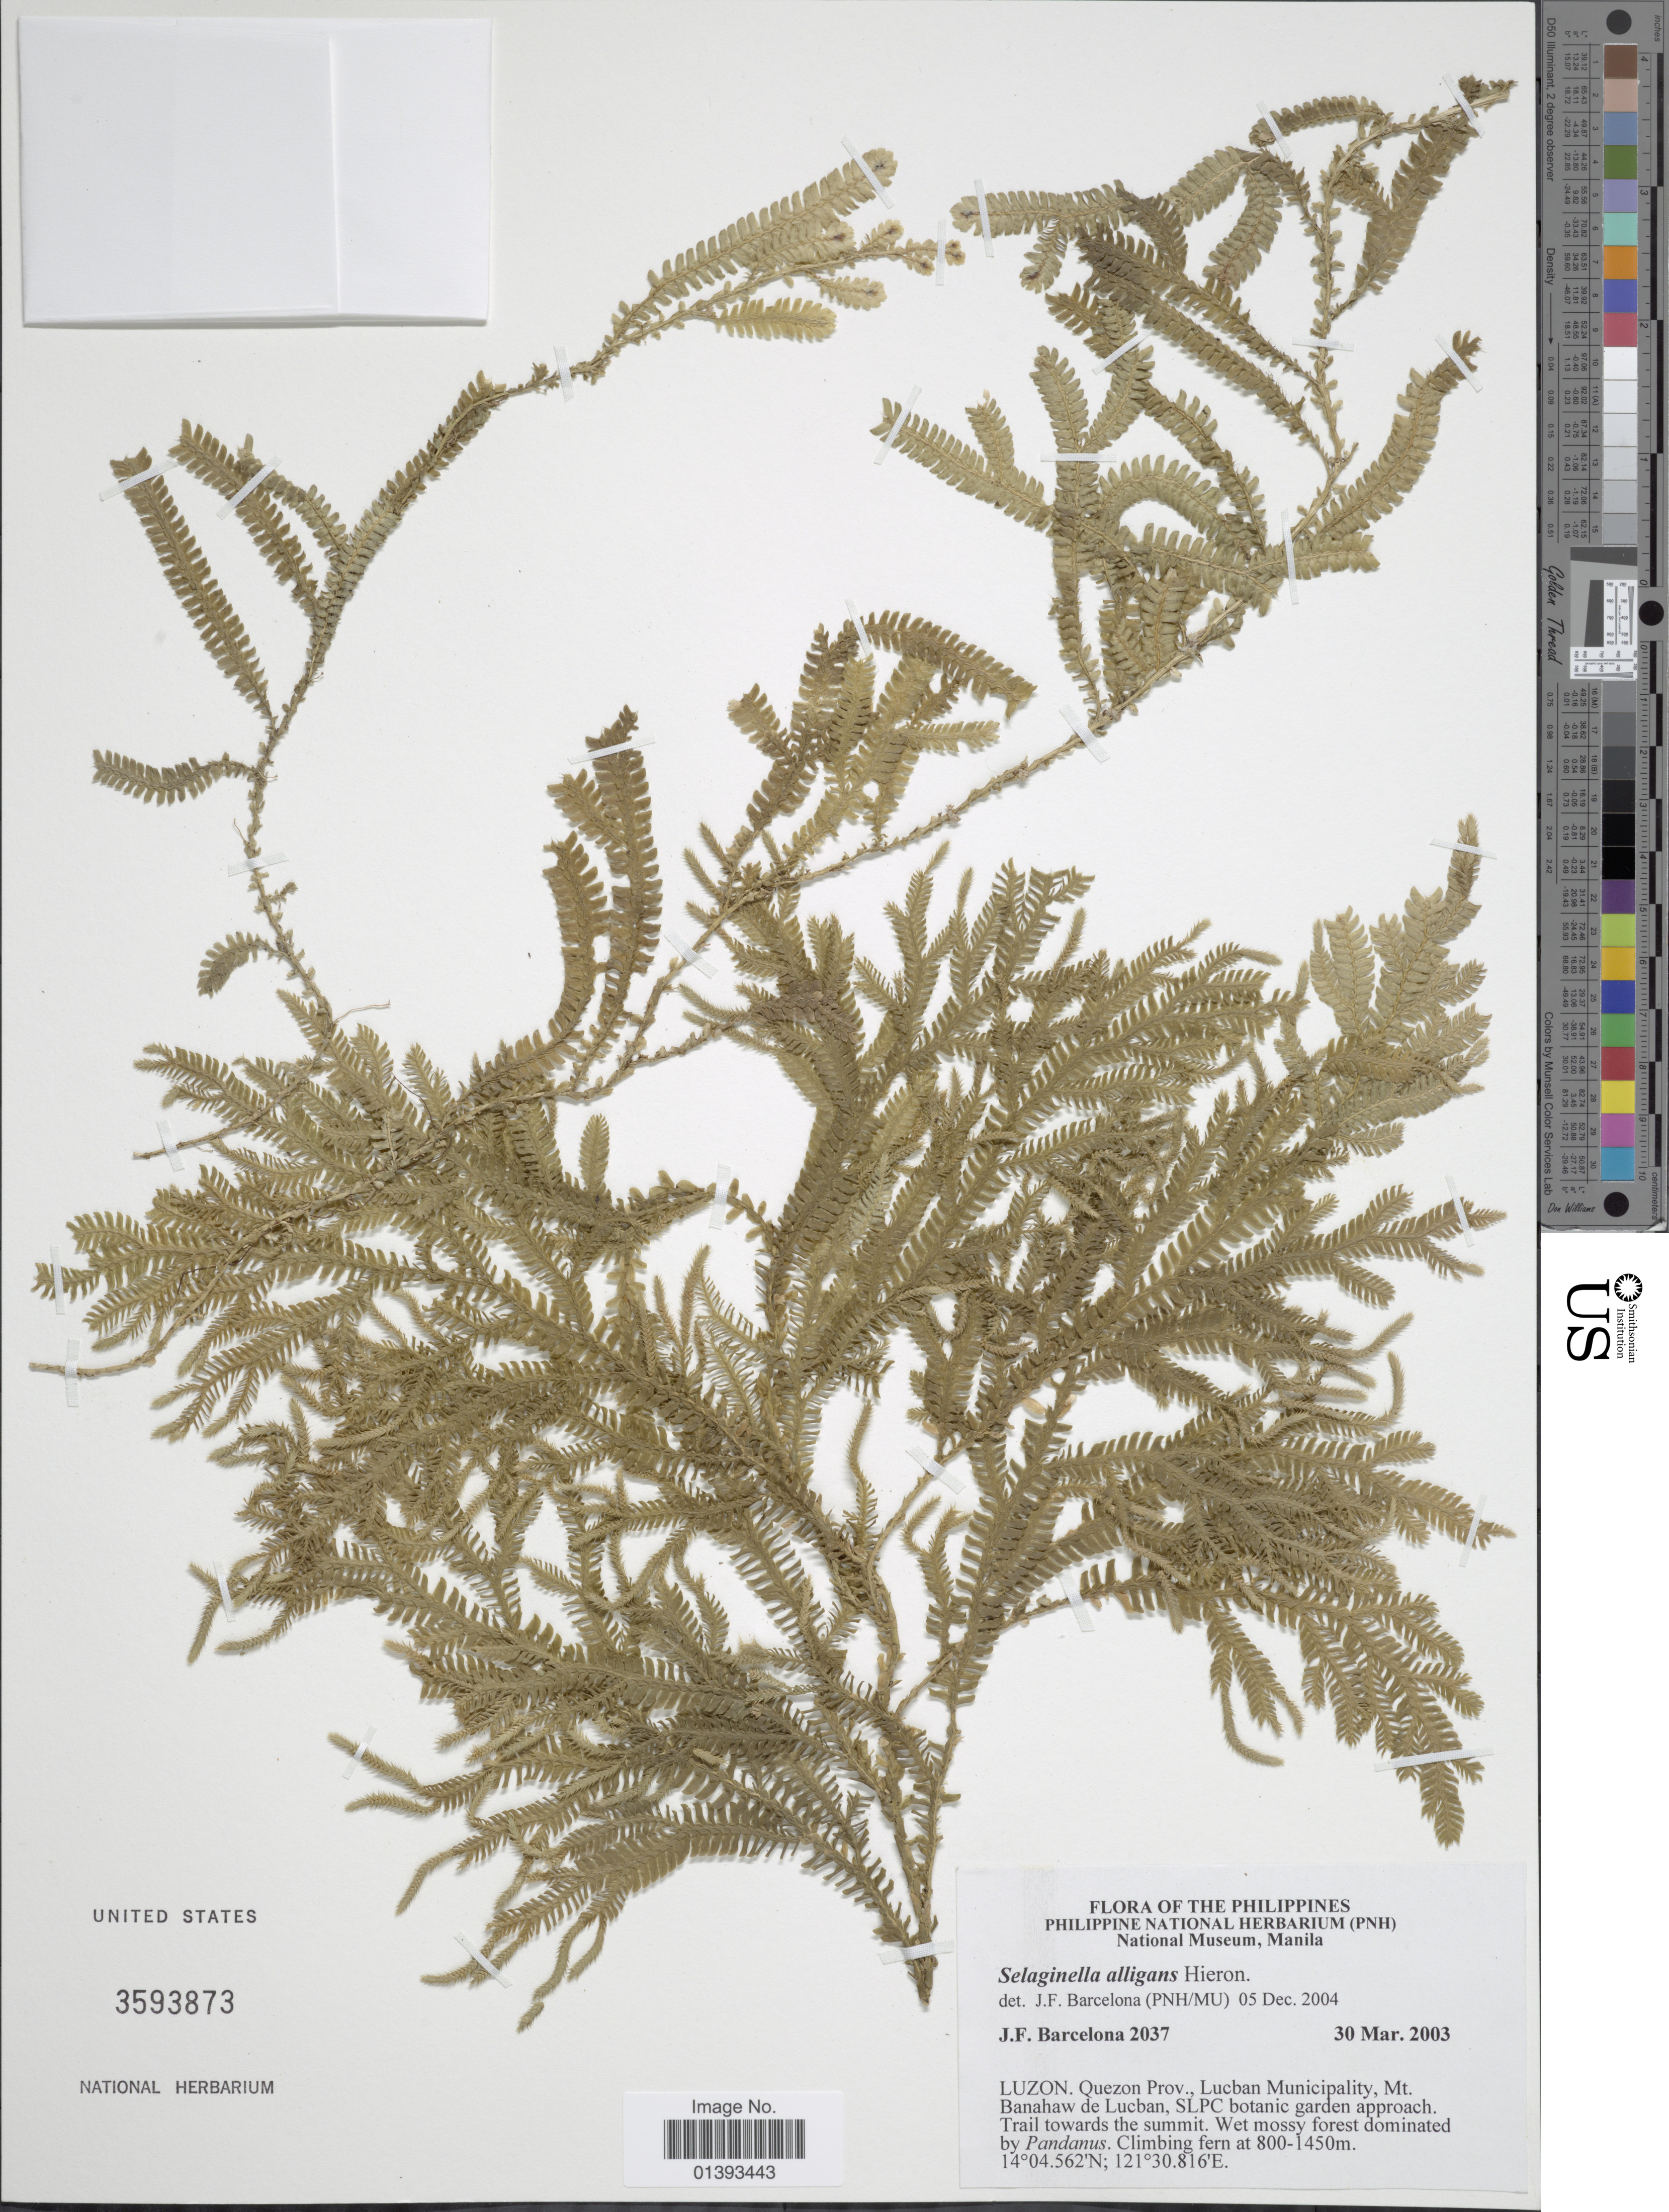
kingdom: Plantae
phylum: Tracheophyta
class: Lycopodiopsida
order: Selaginellales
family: Selaginellaceae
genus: Selaginella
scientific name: Selaginella alligans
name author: Hieron.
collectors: J. F. Barcelona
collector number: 2037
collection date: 2003-03-30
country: Philippines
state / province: Central Luzon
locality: Quezon Prov., Lucban Municipality, Mt. Banahaw de Lucban, SLPC botanic garden approach. trail towards the summit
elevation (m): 800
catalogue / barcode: US 3593873